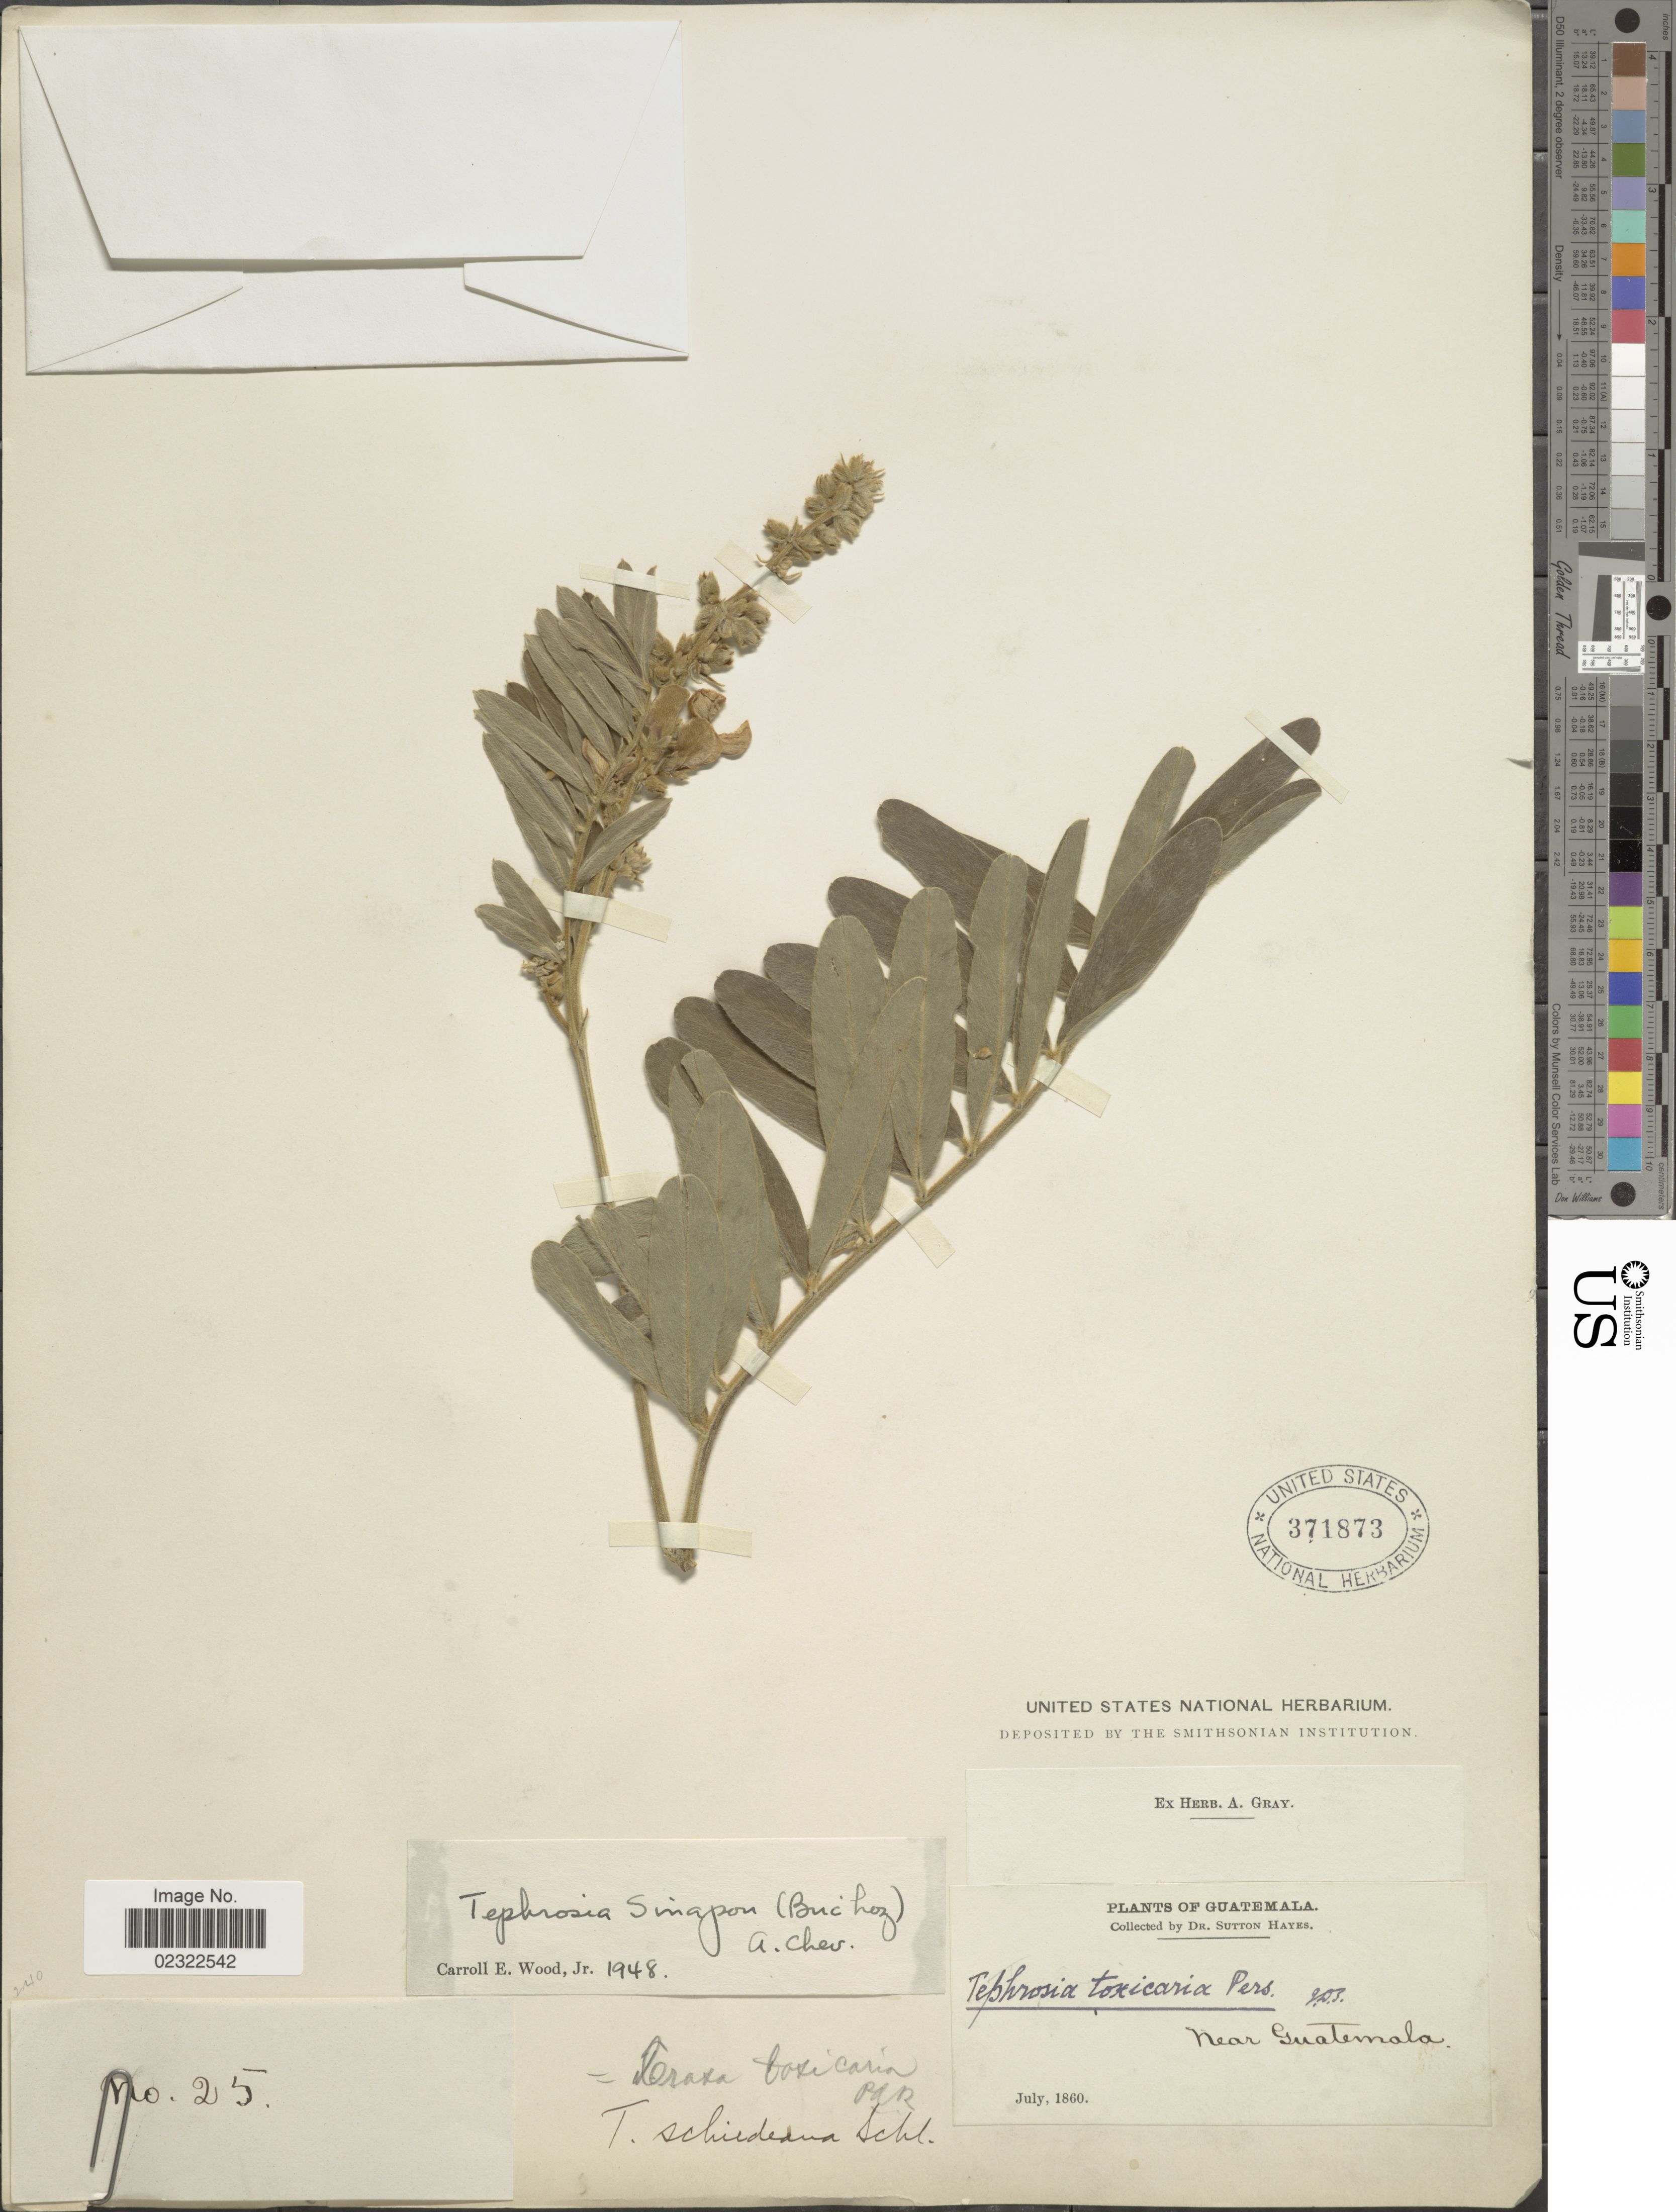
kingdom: Plantae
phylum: Tracheophyta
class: Magnoliopsida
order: Fabales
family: Fabaceae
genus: Tephrosia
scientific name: Tephrosia sinapou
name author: (Buc'hoz) A. Chev.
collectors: S. Hayes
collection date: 1860-07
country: Guatemala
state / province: Guatemala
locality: Guatemala, near Guatemala.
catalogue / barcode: US 371873